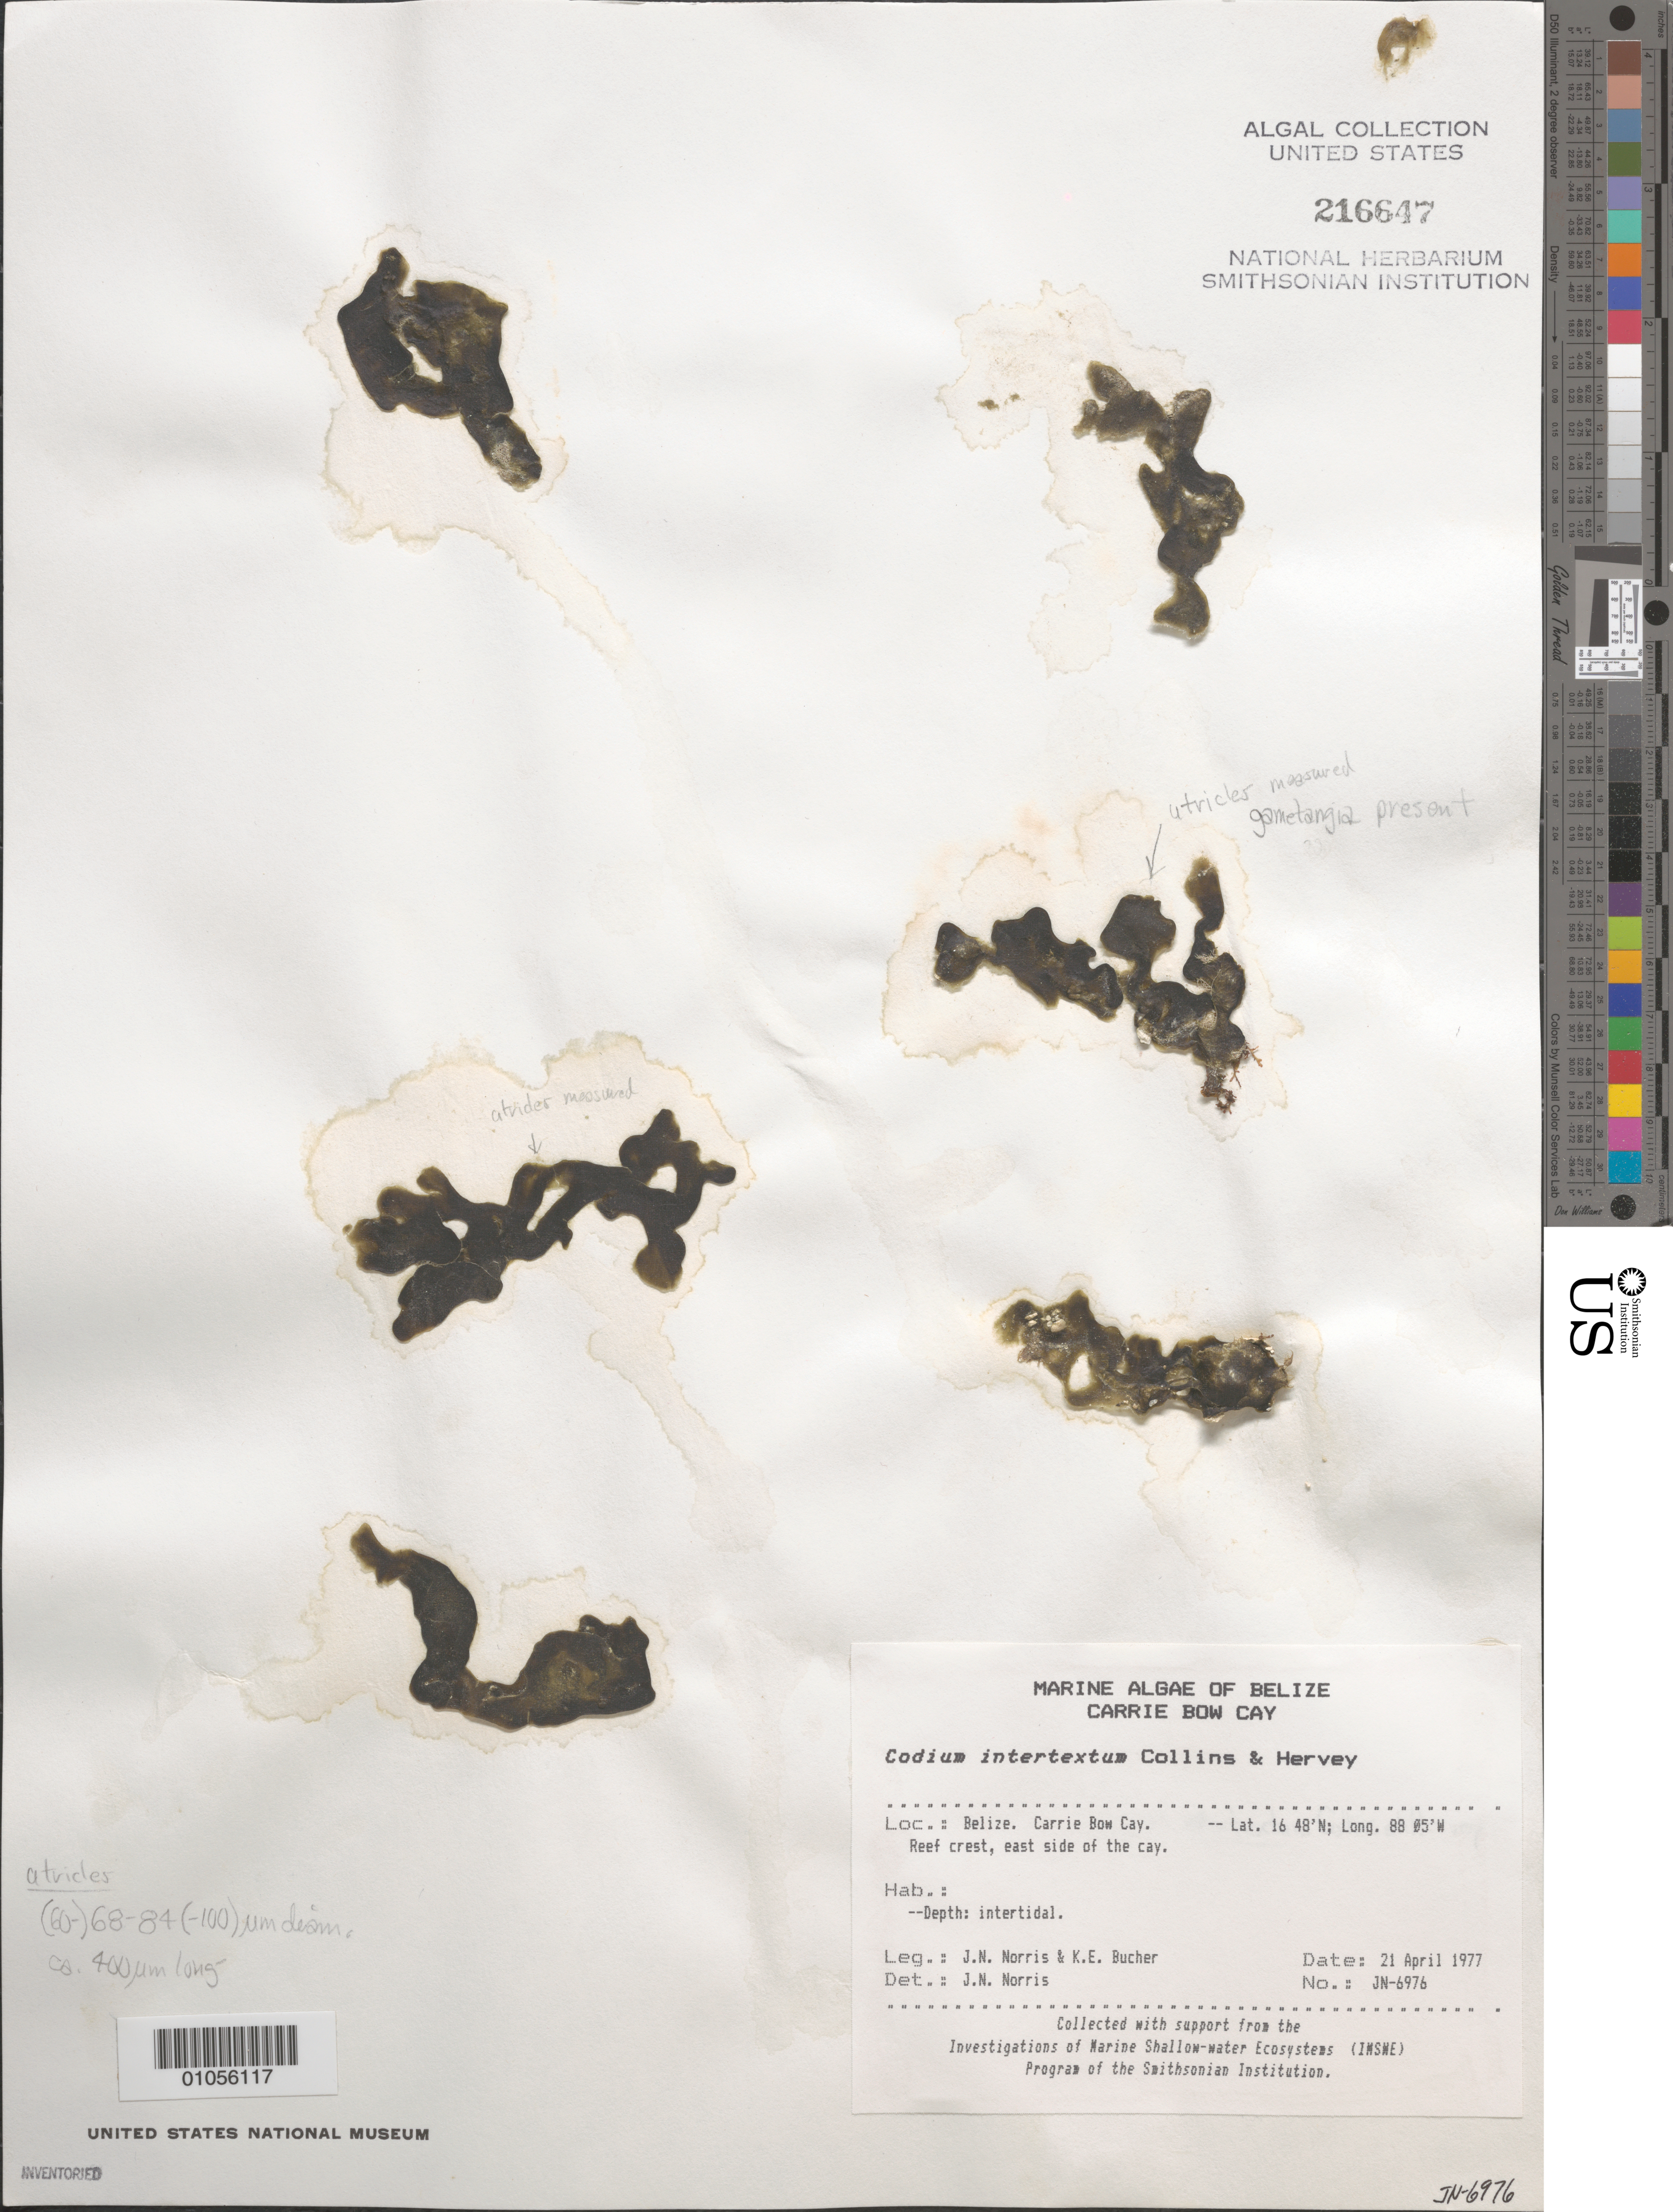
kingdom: Plantae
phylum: Chlorophyta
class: Ulvophyceae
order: Bryopsidales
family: Codiaceae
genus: Codium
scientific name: Codium intertextum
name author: Collins & Herv.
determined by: Norris, James N.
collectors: J. N. Norris & K. E. Bucher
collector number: JN-6976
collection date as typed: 21 Apr 1977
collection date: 1977-04-21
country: Belize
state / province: Stann Creek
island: Carrie Bow Cay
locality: Reef crest, east side of cay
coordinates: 16 48'N, 88 05'W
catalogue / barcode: US 216647